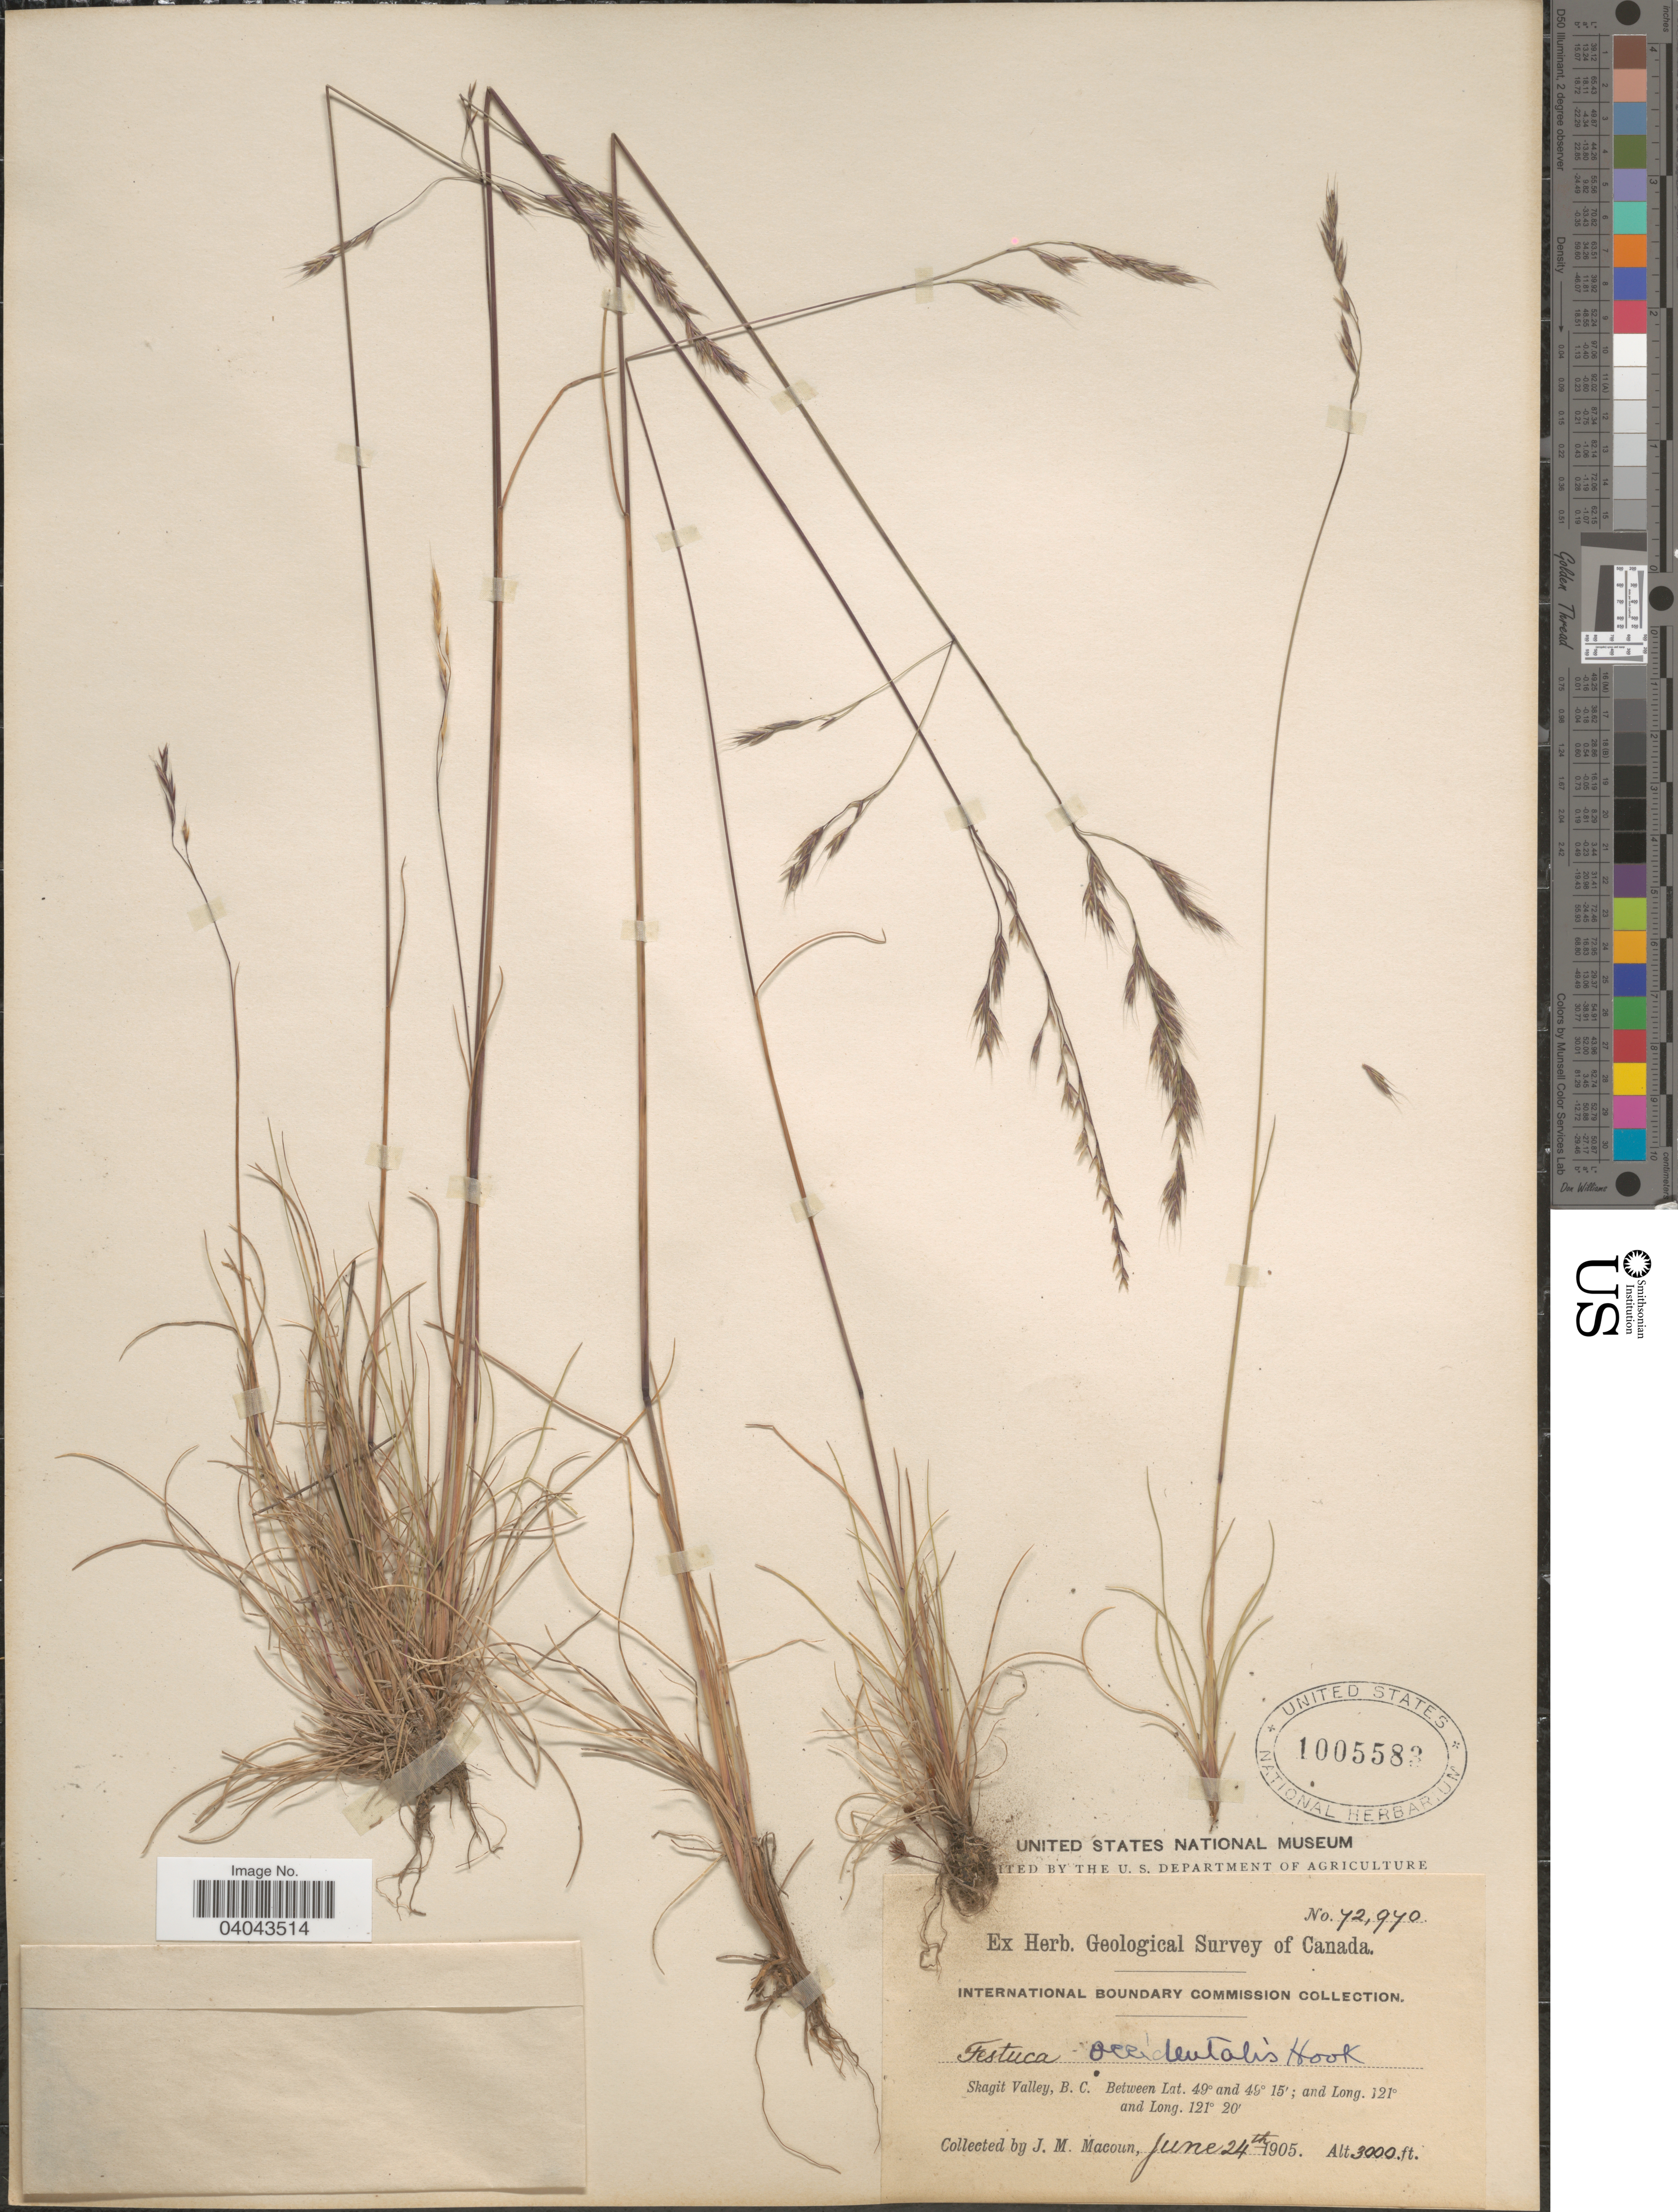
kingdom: Plantae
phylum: Tracheophyta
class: Liliopsida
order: Poales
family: Poaceae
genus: Festuca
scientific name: Festuca occidentalis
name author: Hook.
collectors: J. M. Macoun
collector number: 72970*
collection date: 1905-06-24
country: Canada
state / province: British Columbia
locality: International Boundary Commission. Skagit Valley, B. C.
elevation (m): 914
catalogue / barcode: US 1005583